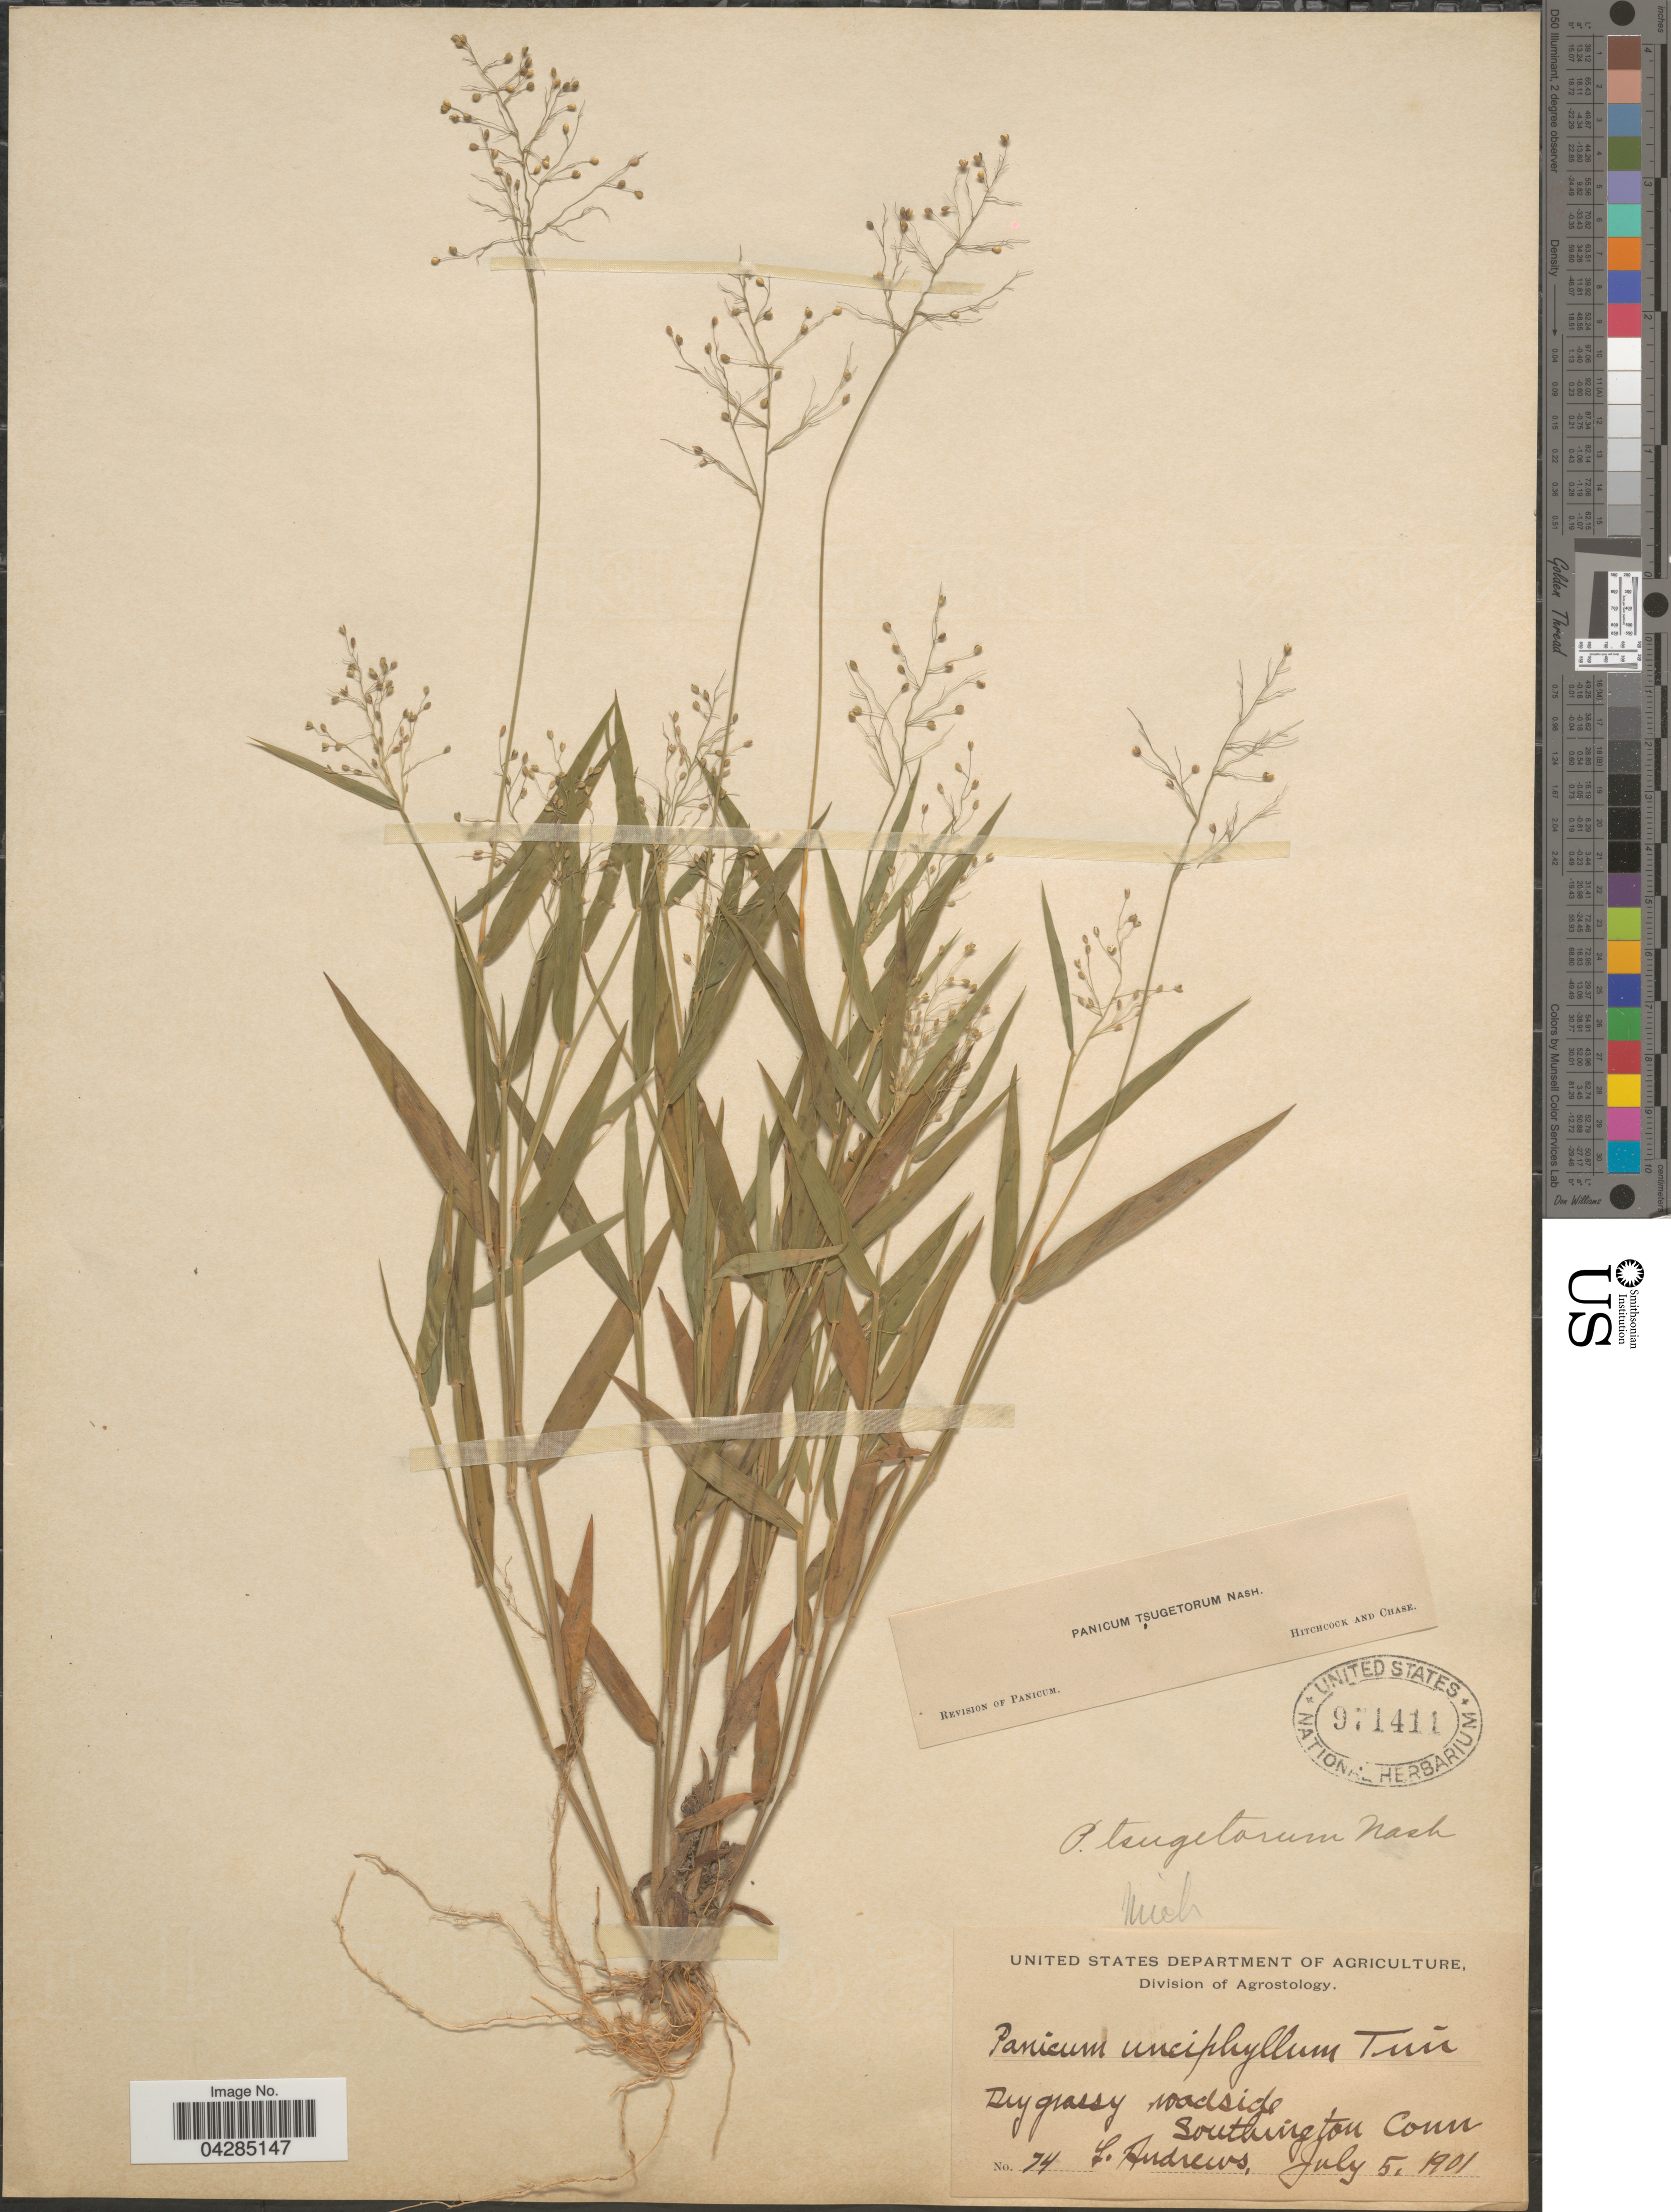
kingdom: Plantae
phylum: Tracheophyta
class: Liliopsida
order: Poales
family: Poaceae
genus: Dichanthelium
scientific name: Dichanthelium portoricense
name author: (Desv. ex Ham.) B.F. Hansen & Wunderlin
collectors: L. Andrews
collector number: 74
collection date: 1901-07-05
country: United States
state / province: Connecticut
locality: Dry grassy roadside Southington.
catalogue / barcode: US 971411